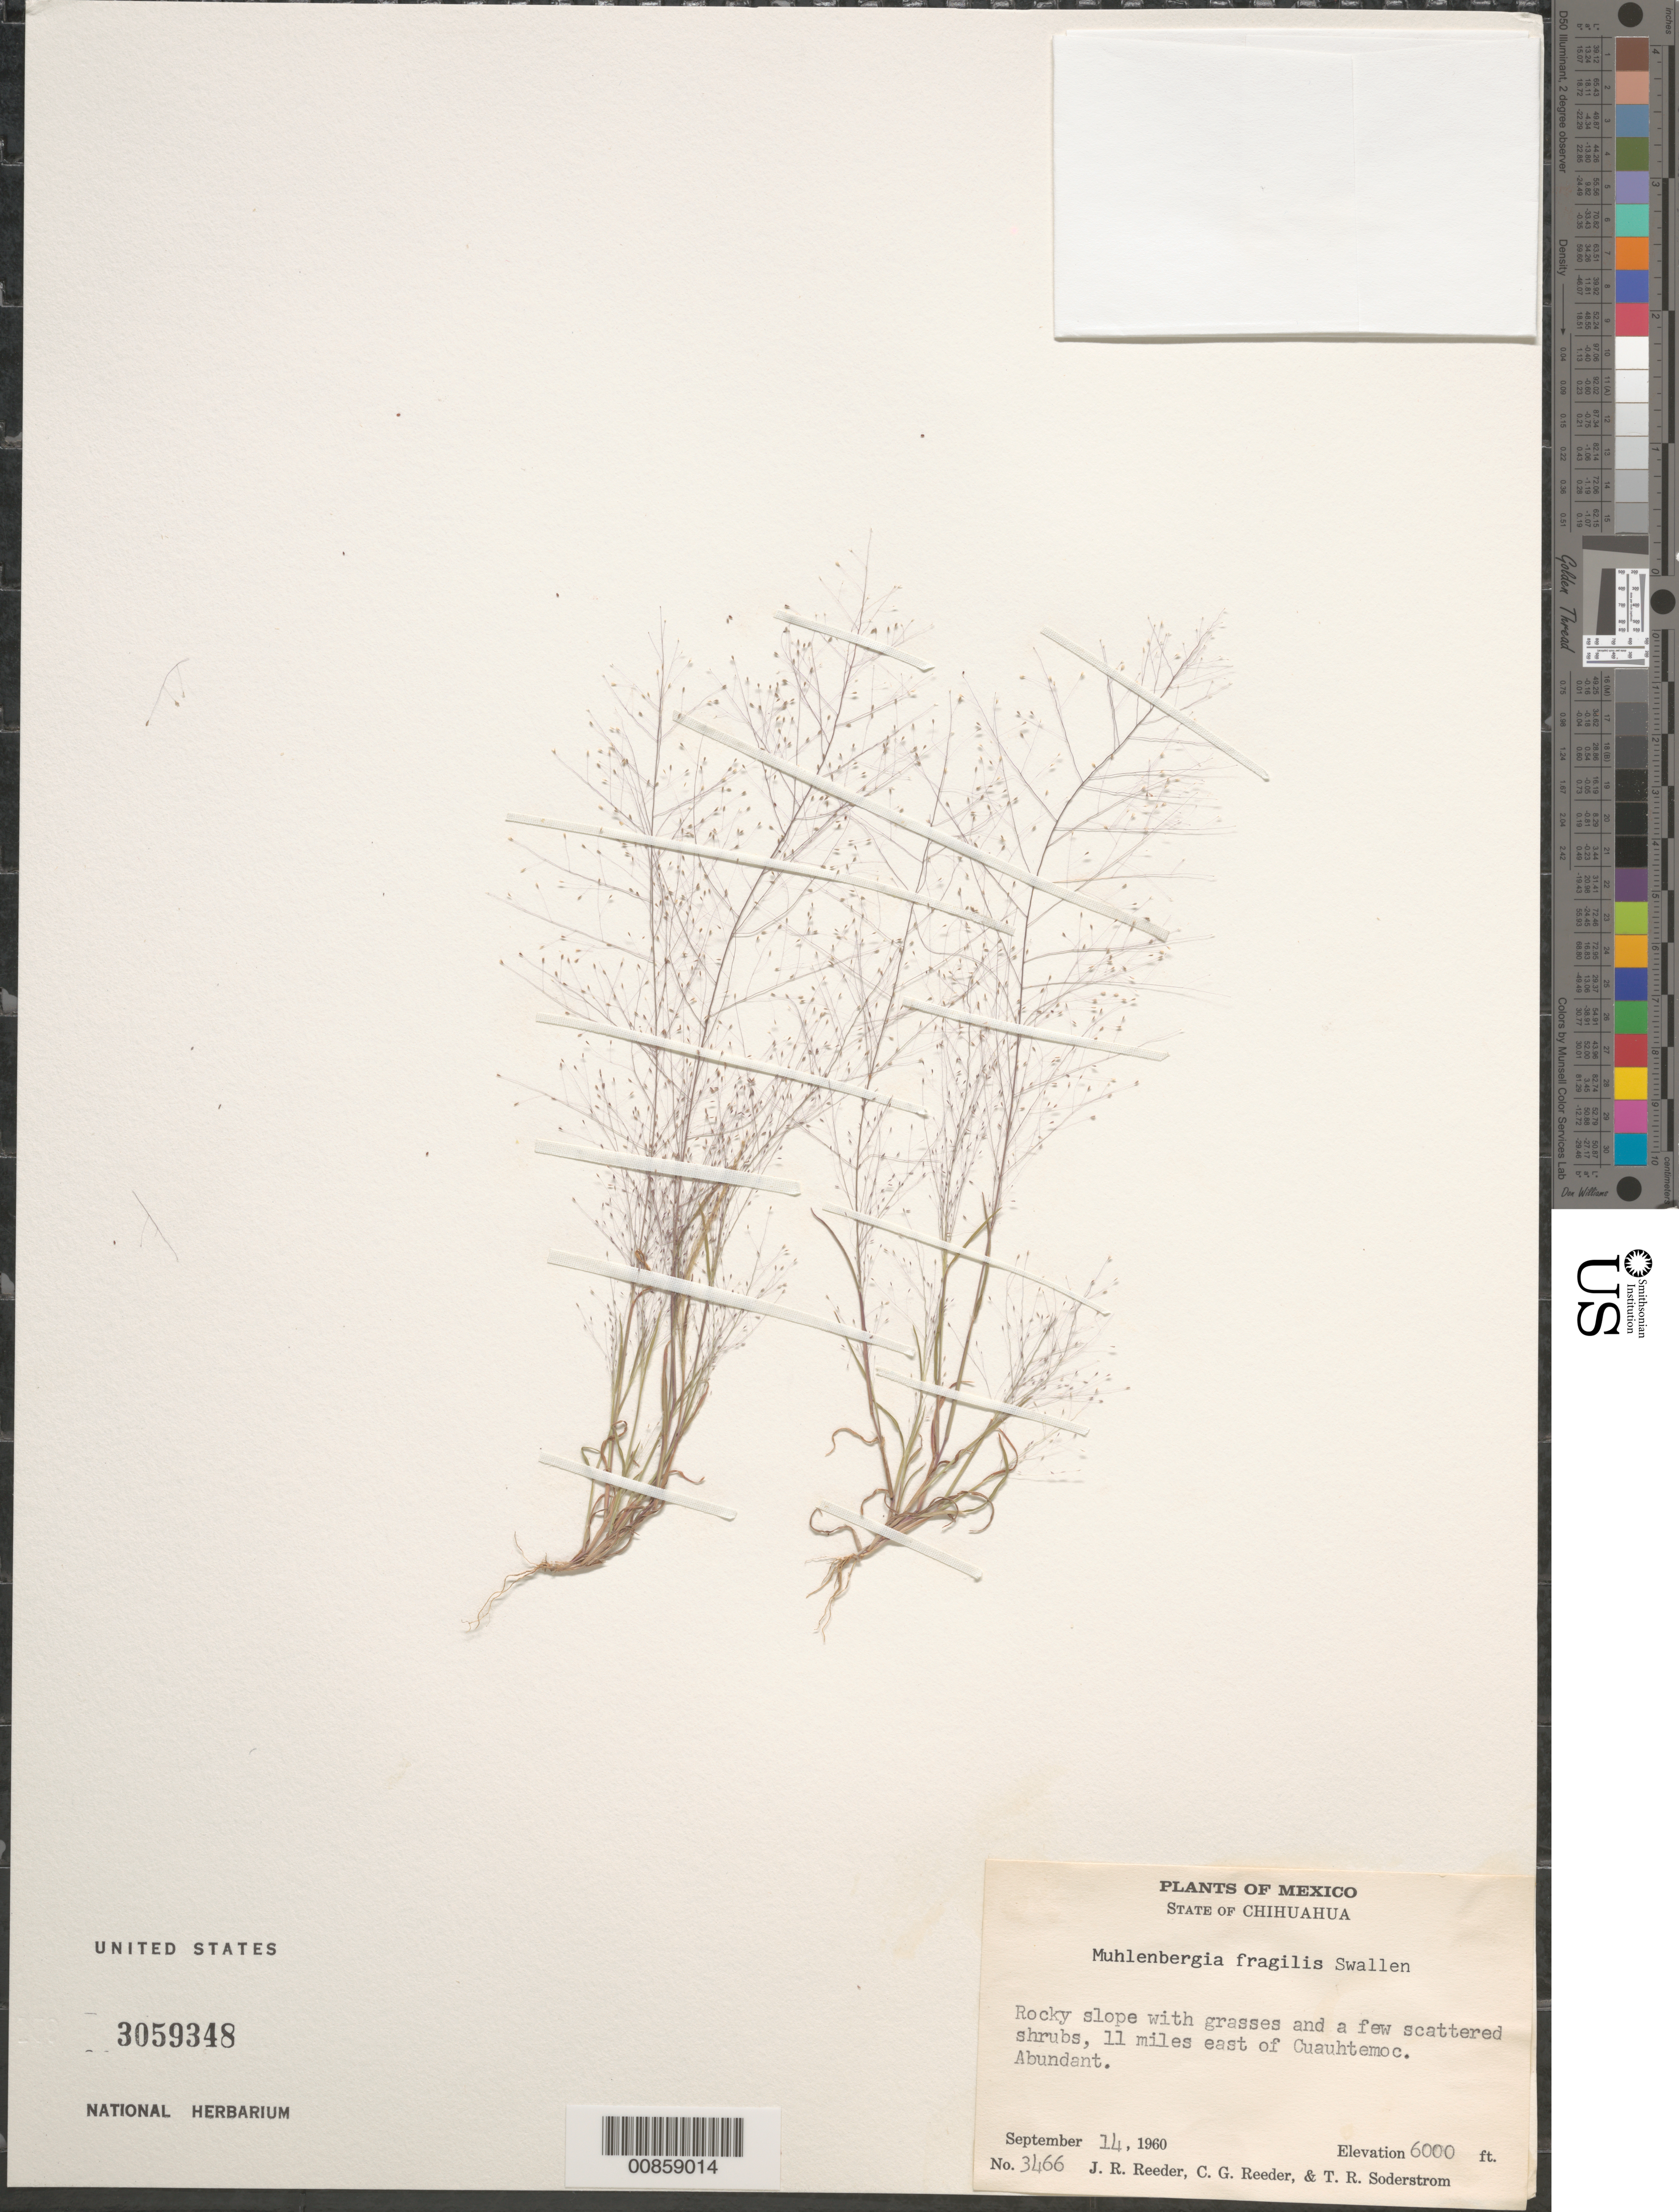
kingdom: Plantae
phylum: Tracheophyta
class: Liliopsida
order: Poales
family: Poaceae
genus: Muhlenbergia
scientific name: Muhlenbergia fragilis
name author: Swallen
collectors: J. R. Reeder, C. G. Reeder & T. R. Soderstrom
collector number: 3466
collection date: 1960-09-14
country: Mexico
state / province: Chihuahua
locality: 11 miles east of Cuauhtemoc.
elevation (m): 1829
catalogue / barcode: US 3059348